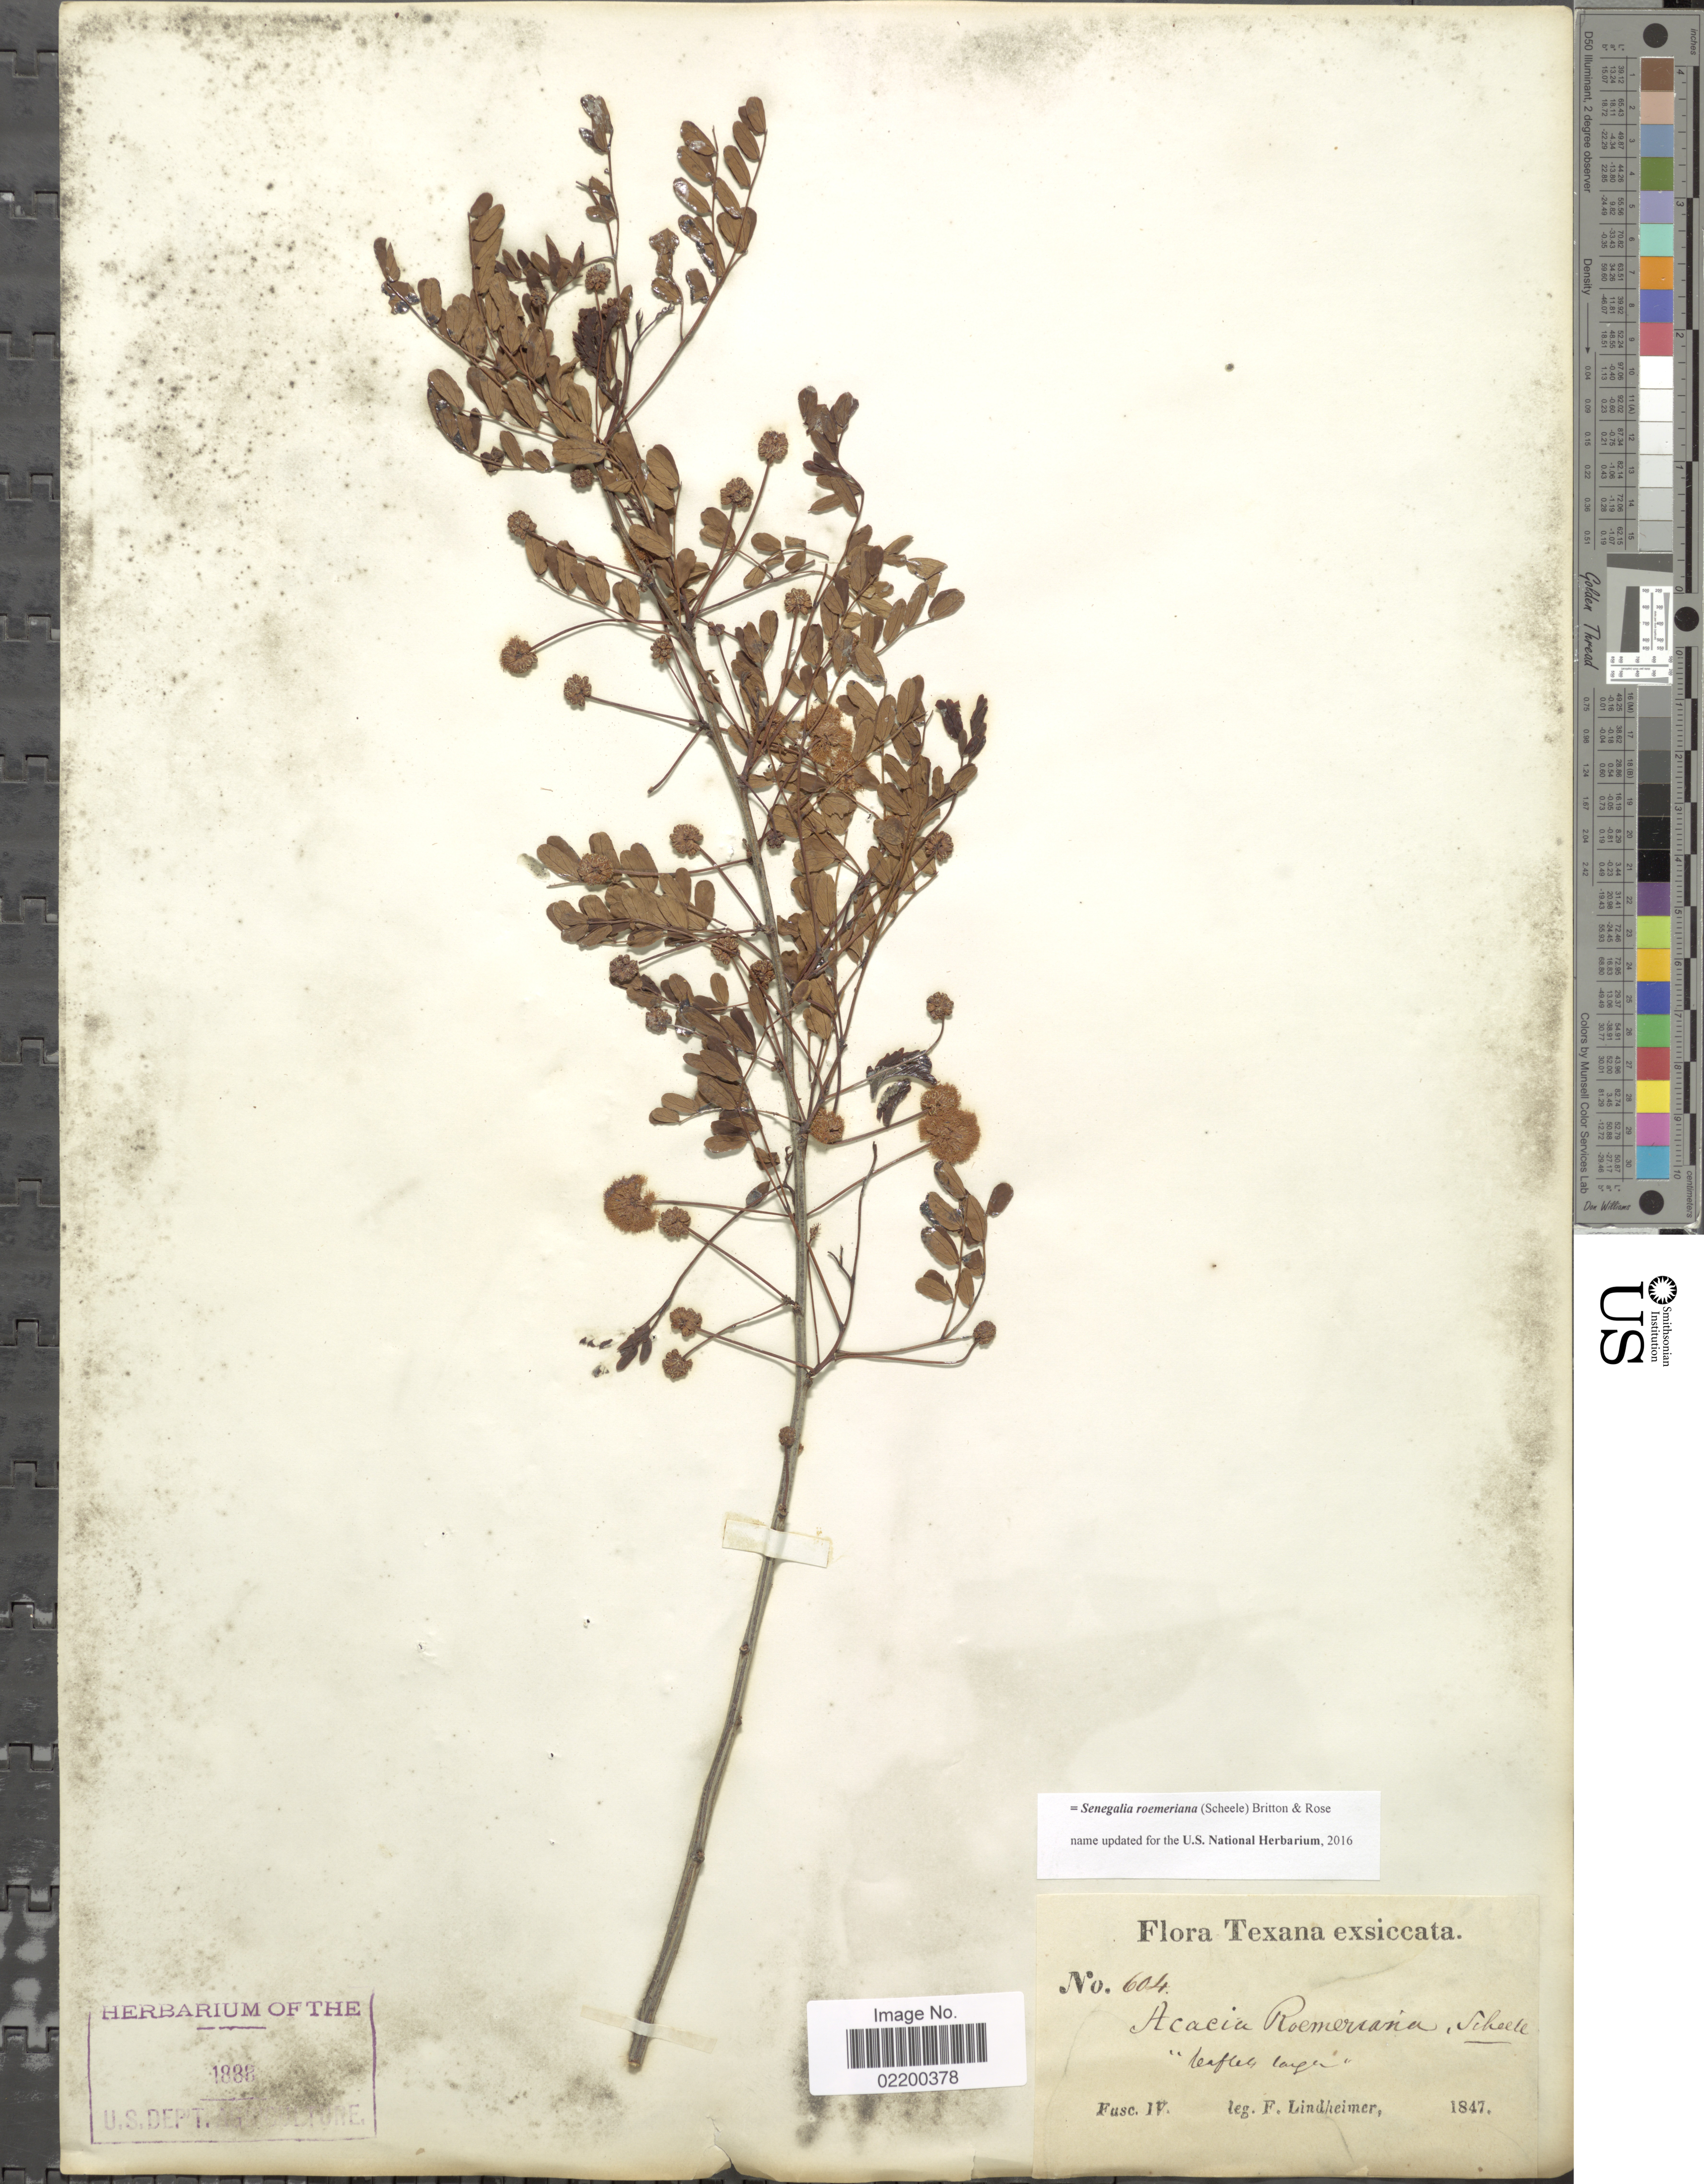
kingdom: Plantae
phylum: Tracheophyta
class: Magnoliopsida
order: Fabales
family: Fabaceae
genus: Senegalia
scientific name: Senegalia roemeriana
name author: (Scheele) Britton & Rose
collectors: F. Lindheimer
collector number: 604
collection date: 1847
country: United States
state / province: Texas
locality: Fasc. IV